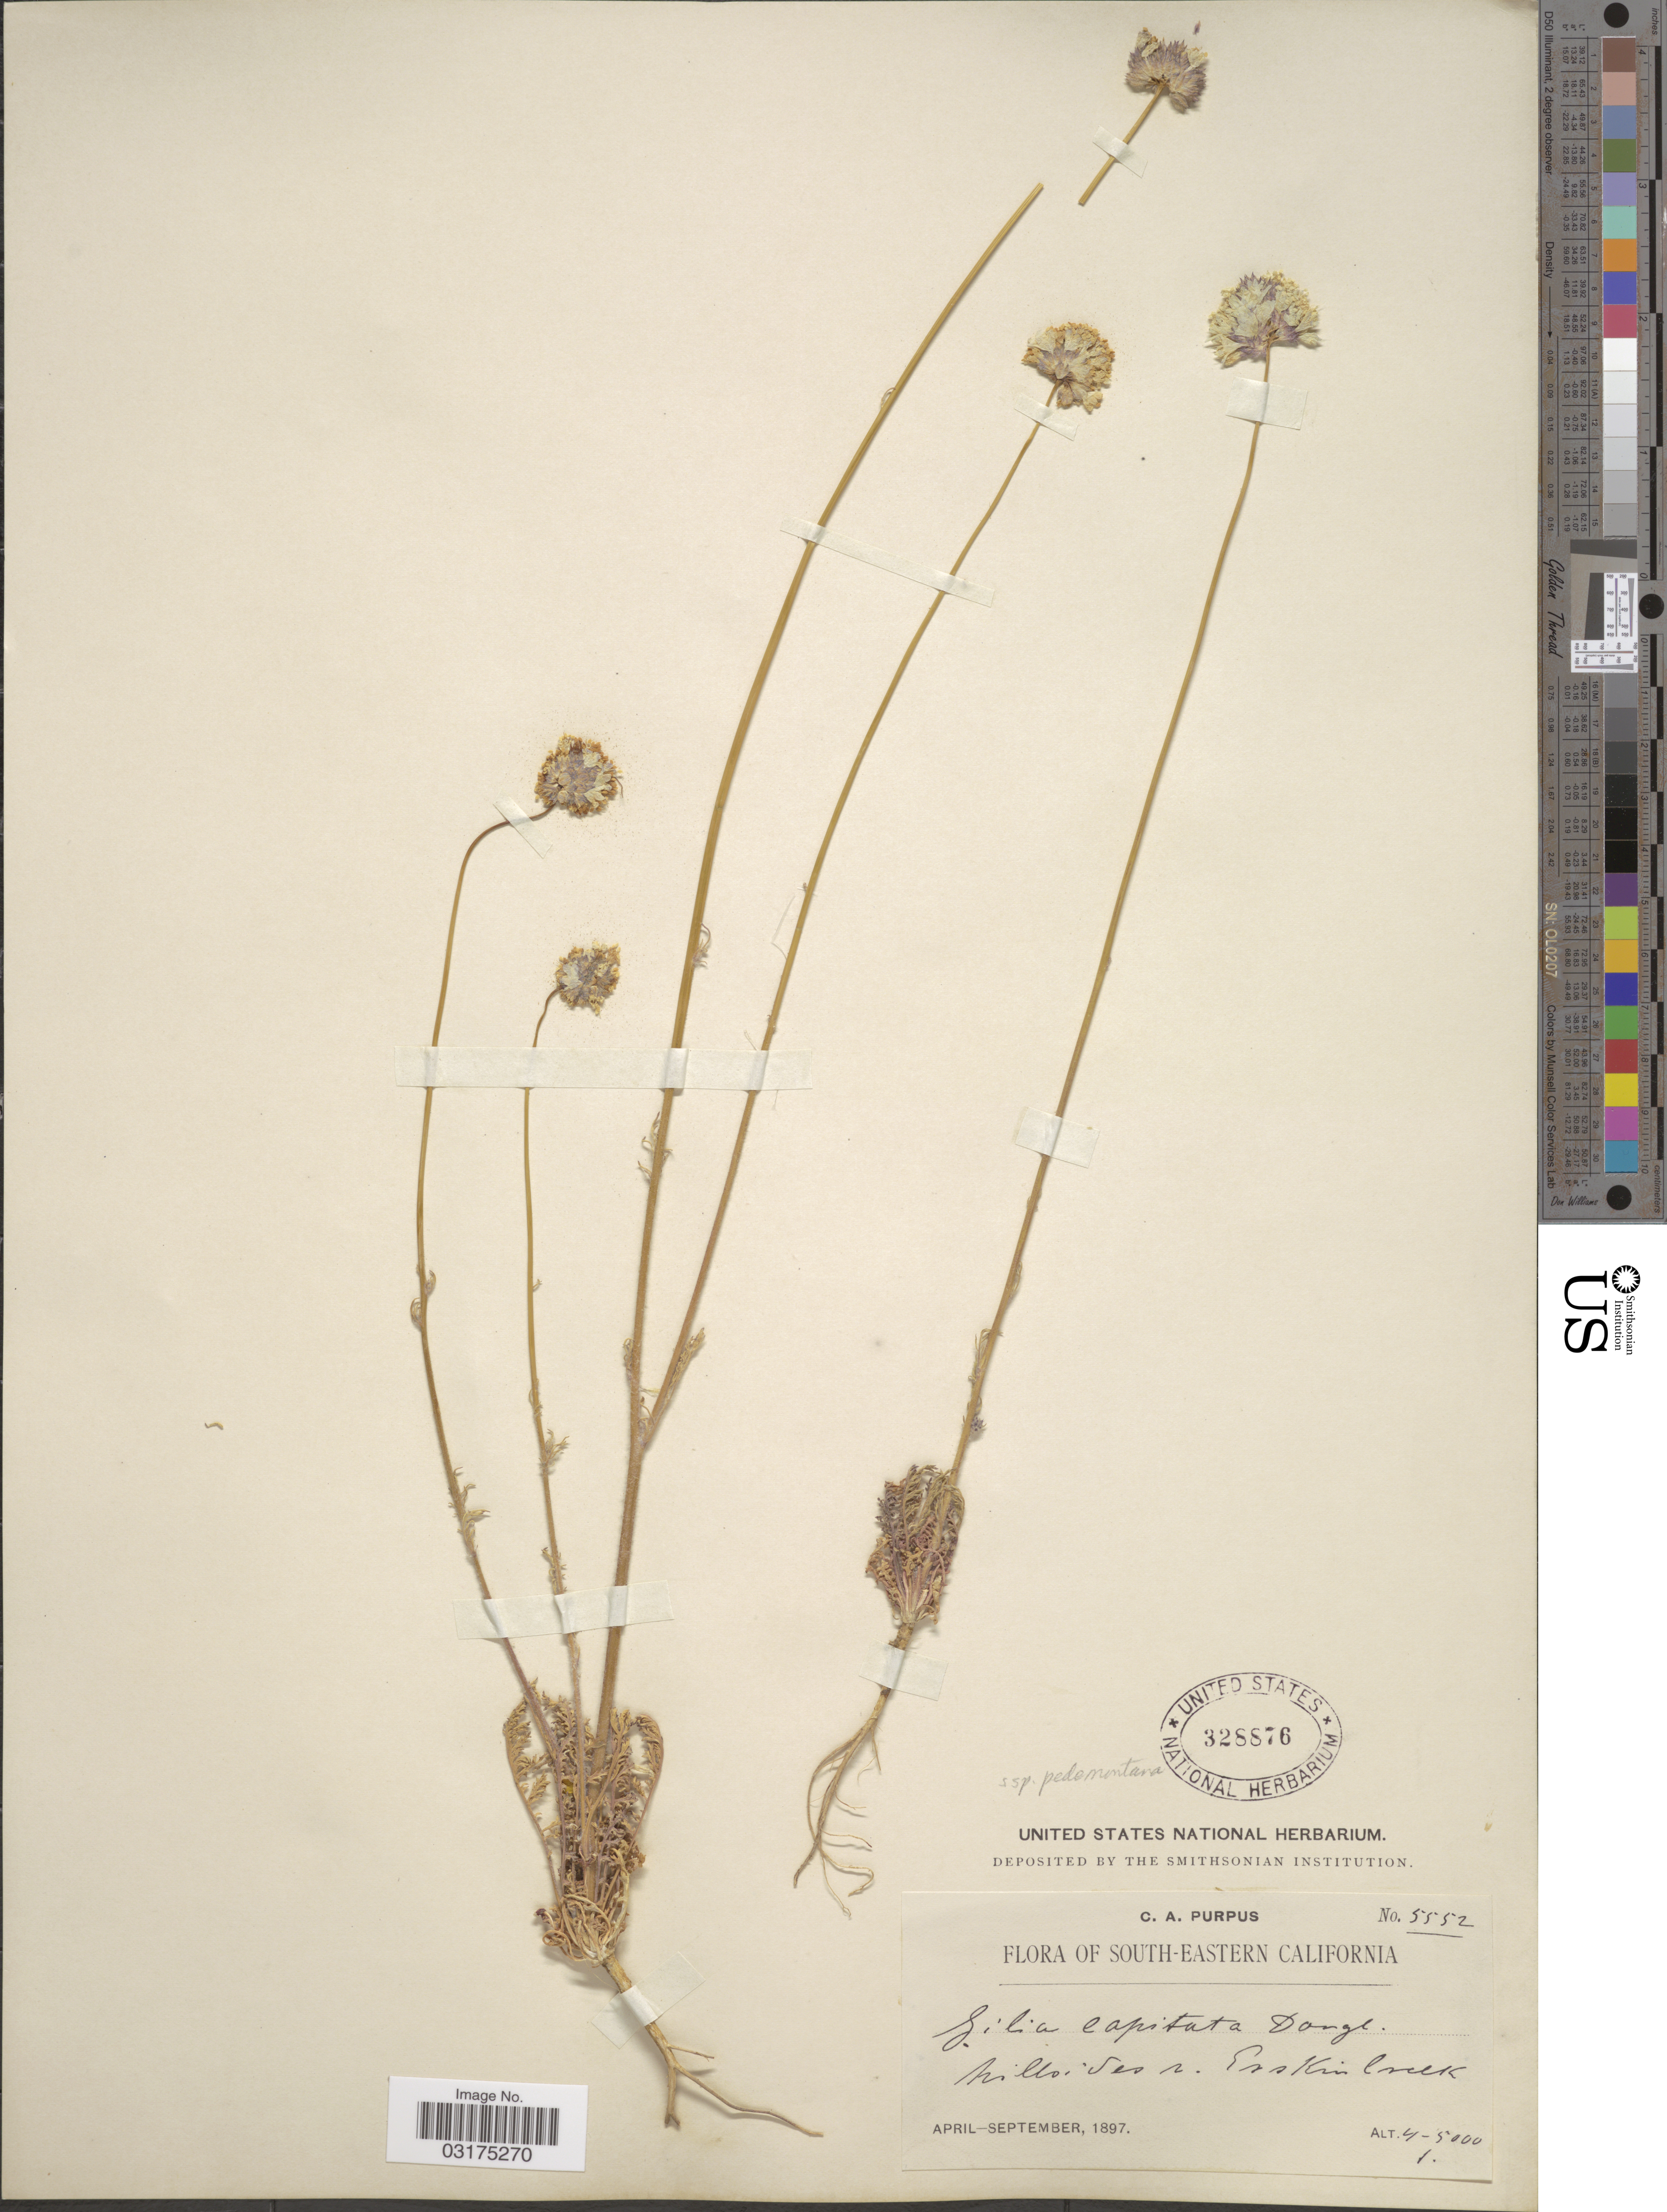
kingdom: Plantae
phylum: Tracheophyta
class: Magnoliopsida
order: Ericales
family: Polemoniaceae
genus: Gilia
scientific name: Gilia capitata subsp. pedemontana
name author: V.E. Grant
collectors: C. A. Purpus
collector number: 5552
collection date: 1897-04/1897-09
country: United States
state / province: California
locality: South-Eastern California, Hillsides n. Erskine Creek.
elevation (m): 1219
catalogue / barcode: US 328876